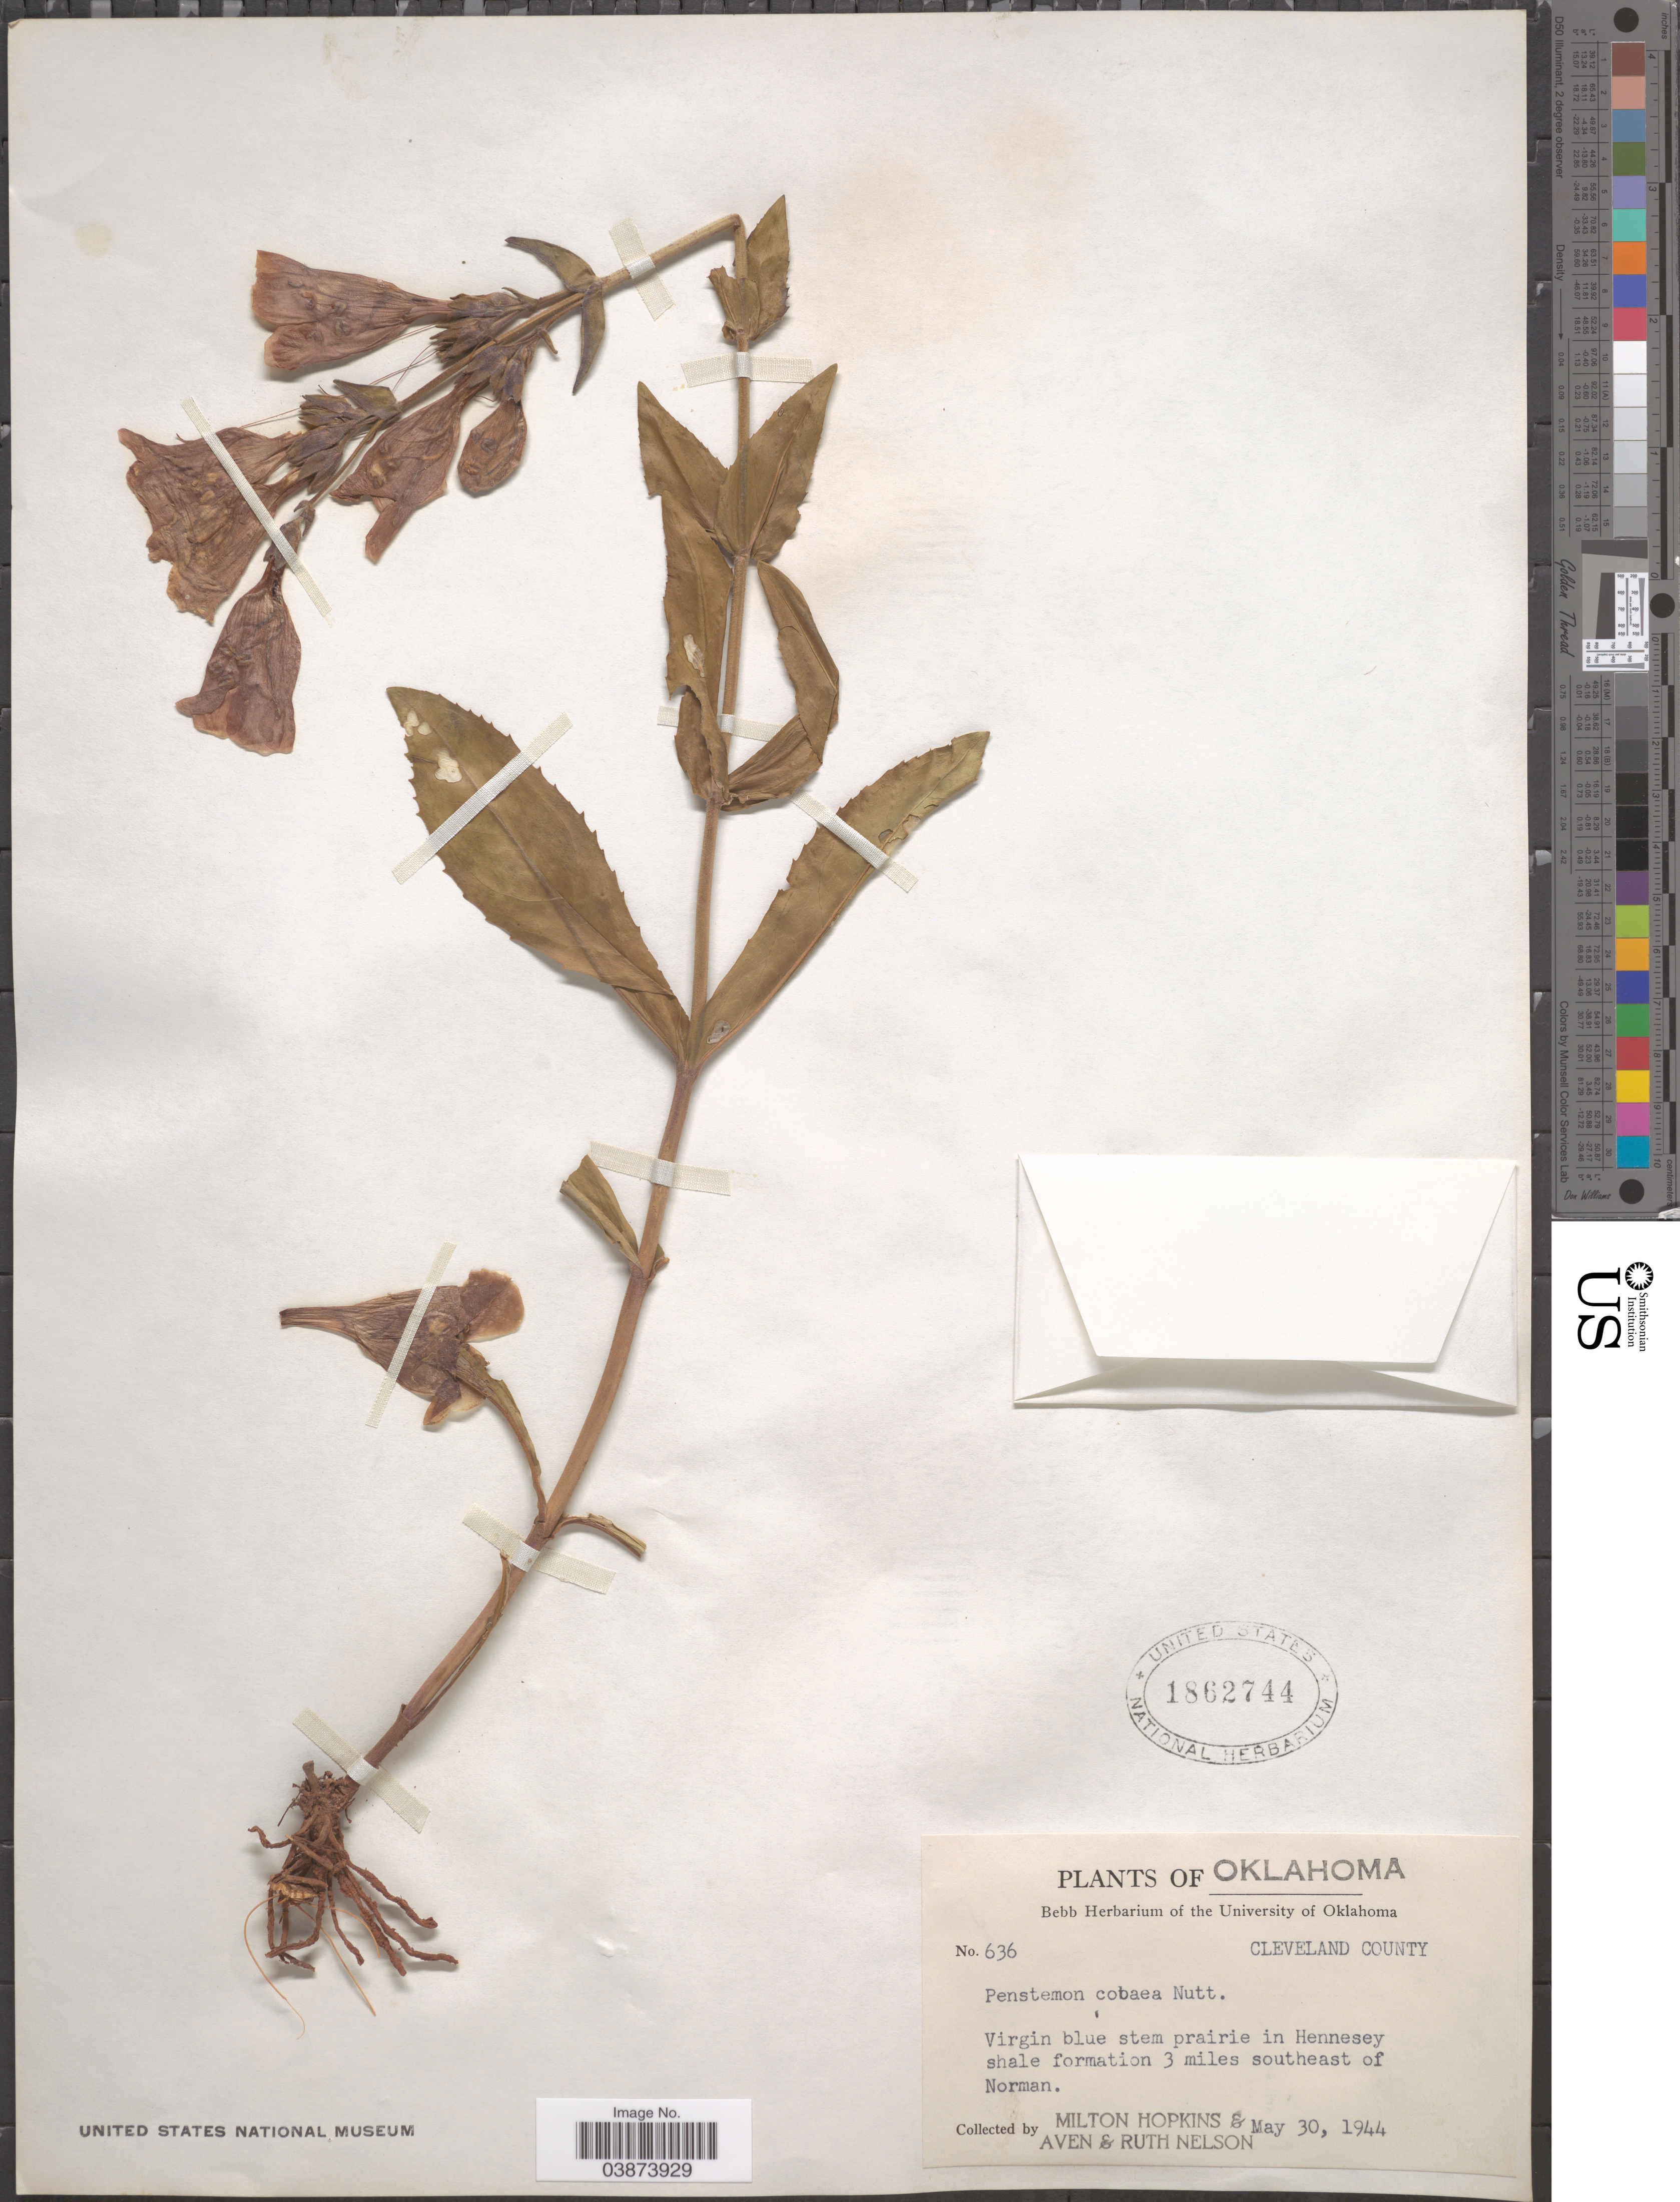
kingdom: Plantae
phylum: Tracheophyta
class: Magnoliopsida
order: Lamiales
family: Plantaginaceae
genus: Penstemon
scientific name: Penstemon cobaea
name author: (Nutt.)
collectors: M. Hopkins, A. Nelson & R. A. Nelson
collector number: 636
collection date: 1944-05-30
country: United States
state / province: Oklahoma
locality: Cleveland County. In Hennessy shale formation 3 miles southeast of Norman.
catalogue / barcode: US 1862744